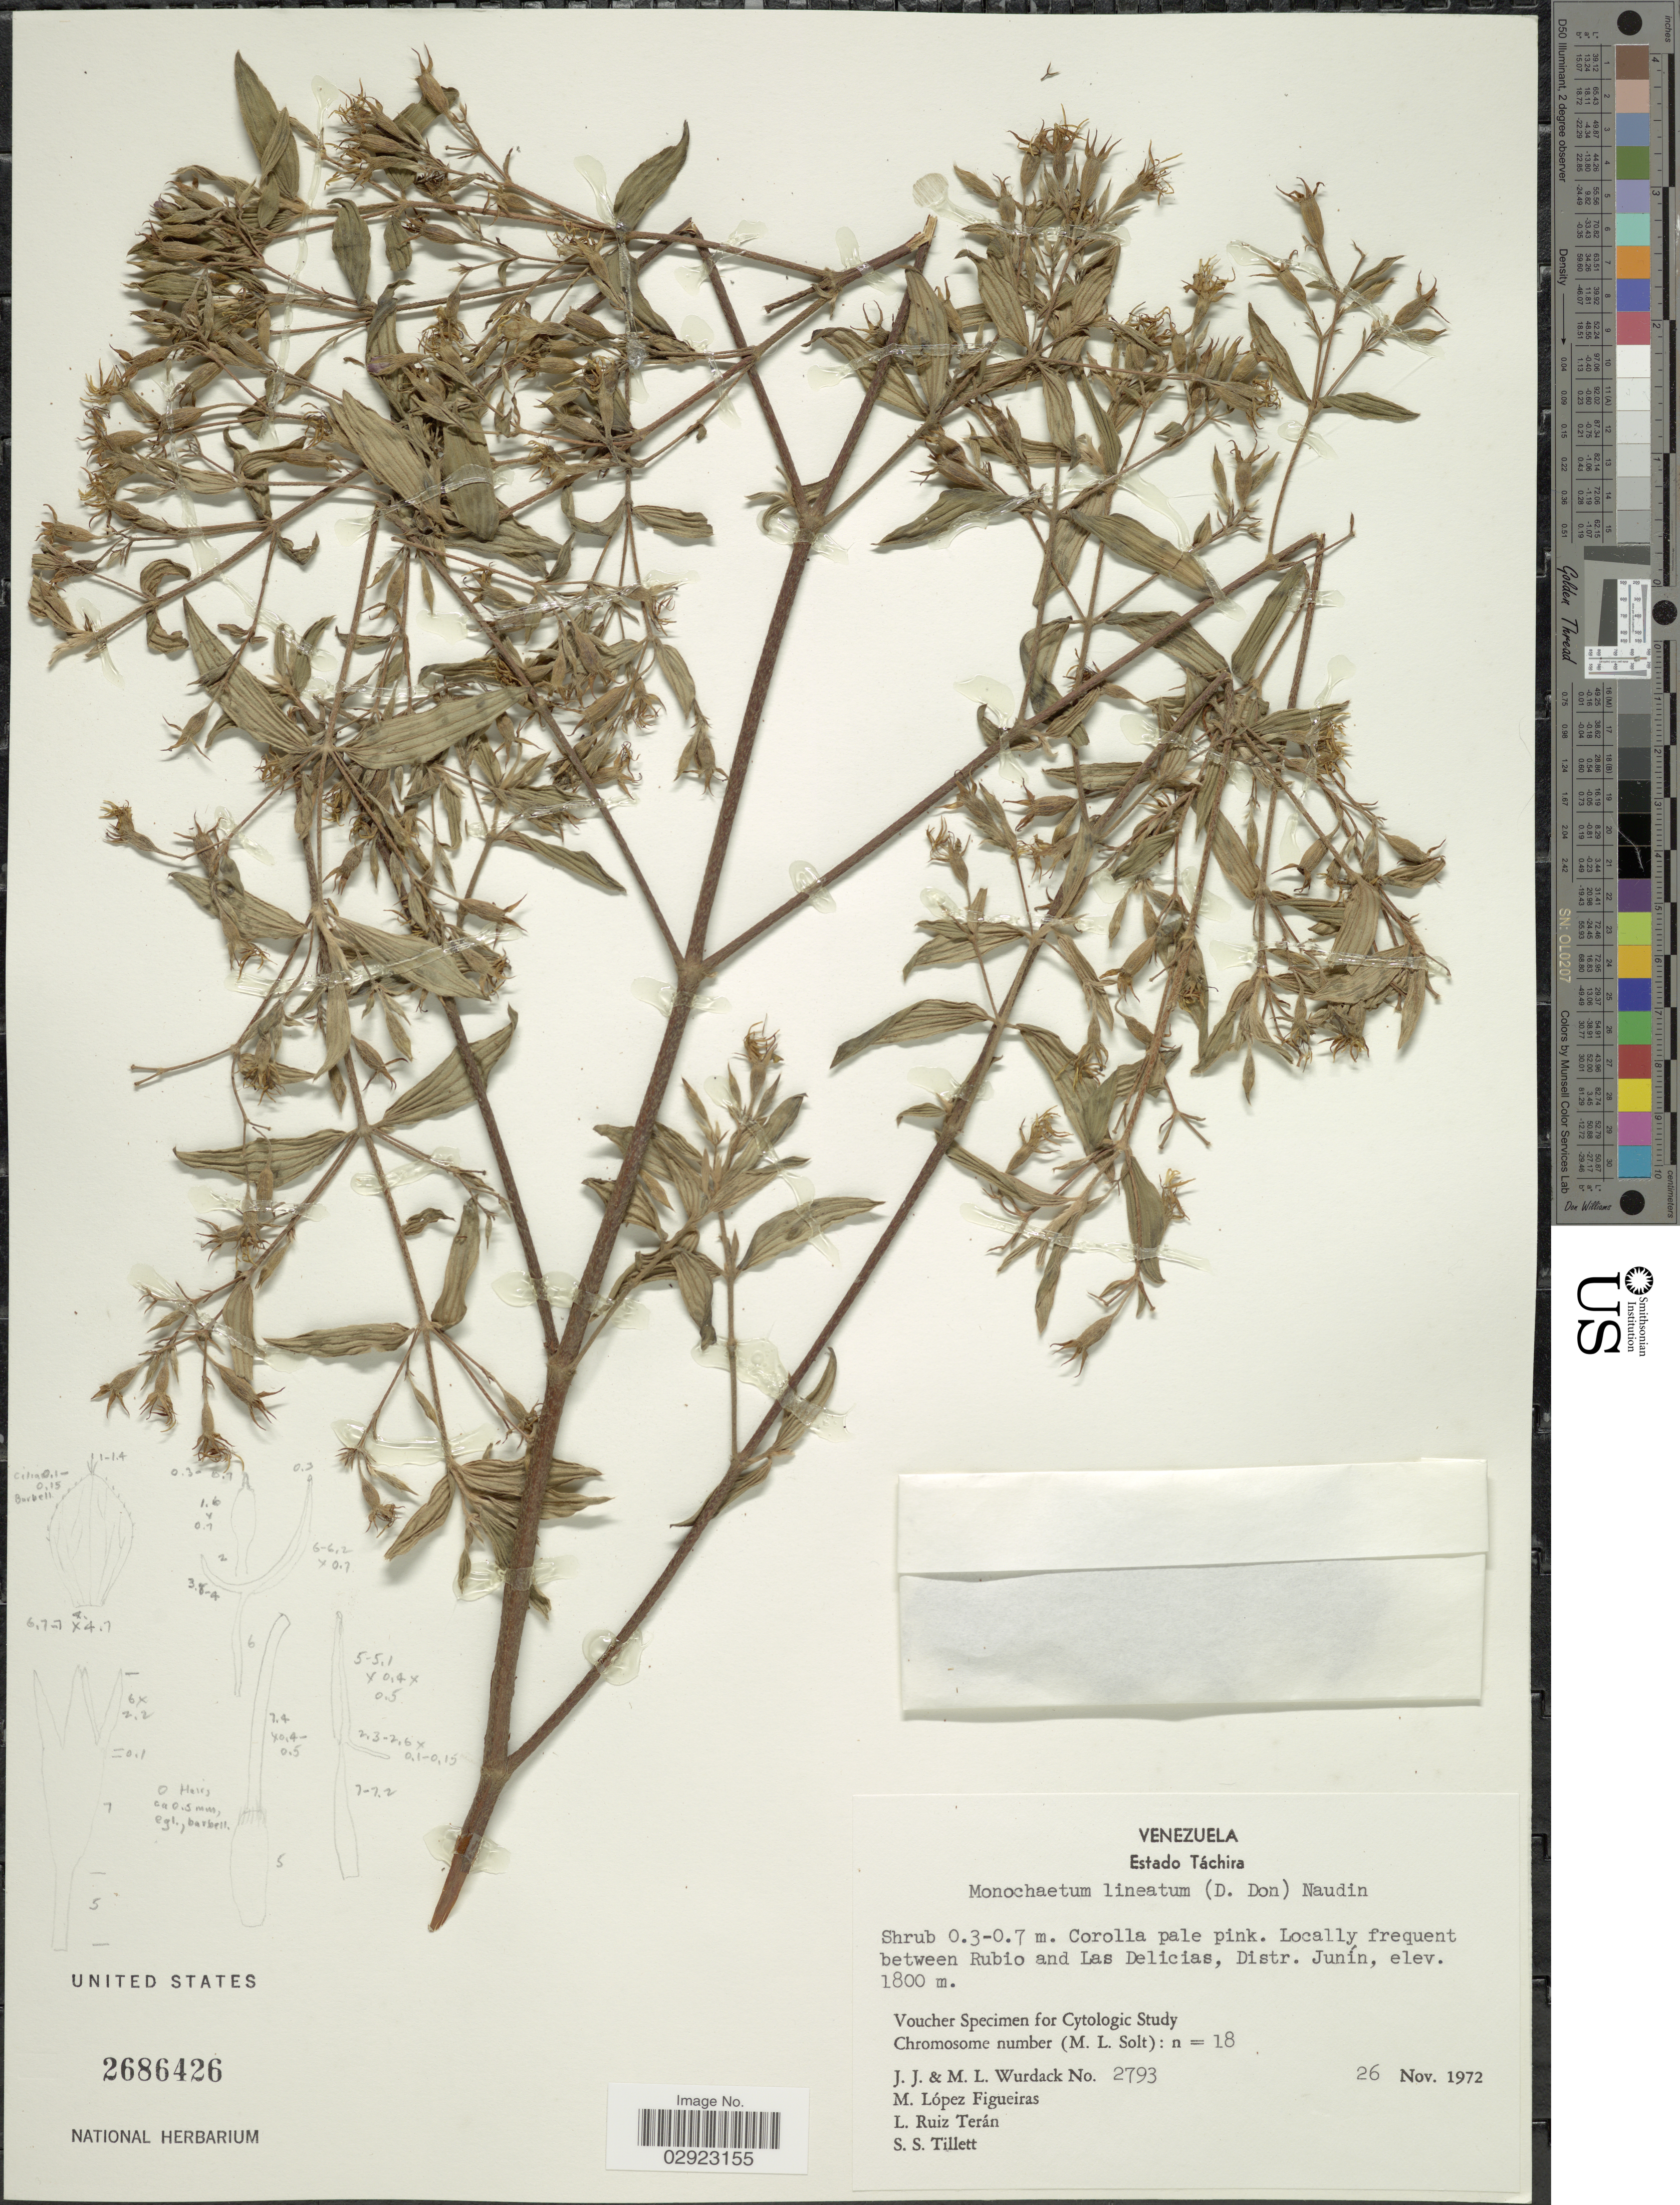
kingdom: Plantae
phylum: Tracheophyta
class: Magnoliopsida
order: Myrtales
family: Melastomataceae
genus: Monochaetum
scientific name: Monochaetum lineatum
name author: (D. Don) Naudin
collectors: J. J. Wurdack, M. L. Wurdack, M. López Figueiras & L. E. Ruíz-Terán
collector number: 2793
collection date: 1972-11-26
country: Venezuela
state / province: Tachira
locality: Between Rubio and Las Delicias, Distr. Junín.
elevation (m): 1800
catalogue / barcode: US 2686426